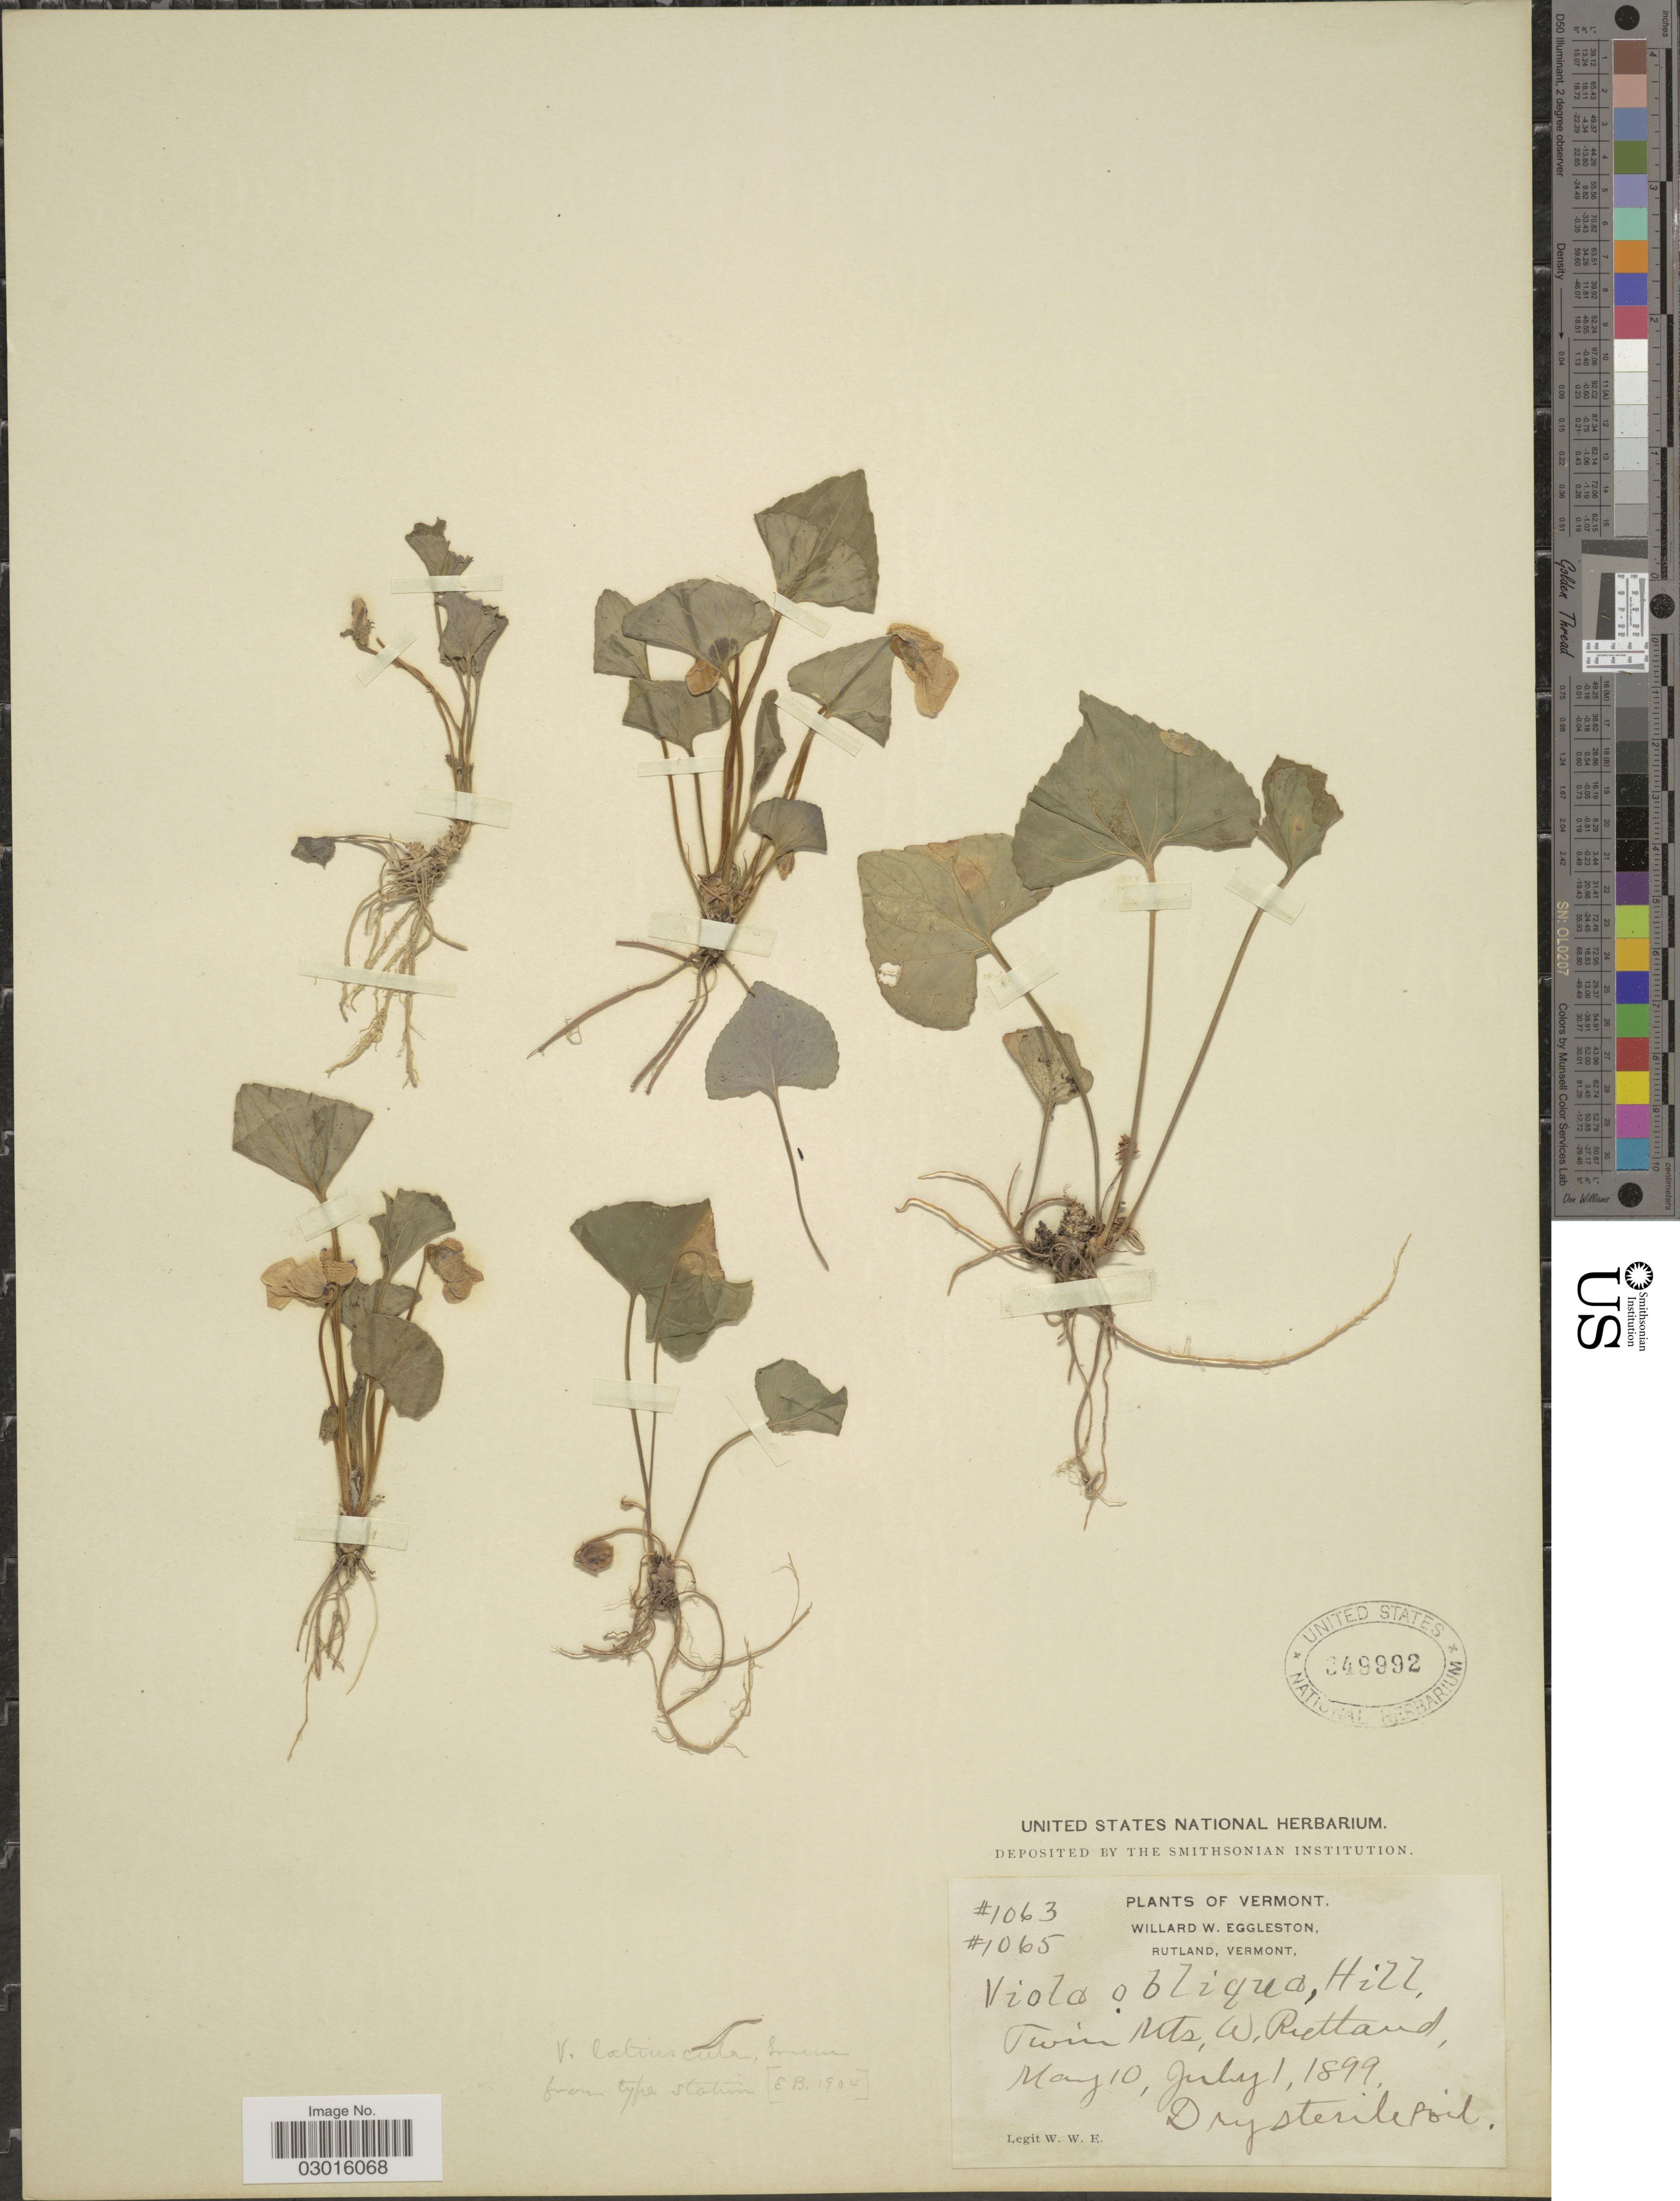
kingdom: Plantae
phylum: Tracheophyta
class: Magnoliopsida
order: Malpighiales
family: Violaceae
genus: Viola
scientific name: Viola latiuscula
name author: Greene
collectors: W. W. Eggleston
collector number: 1063/1065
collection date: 1899-05-10/1899-07-01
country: United States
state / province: Vermont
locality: Rutland, Twin Mts, W. Rutland.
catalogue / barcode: US 349992